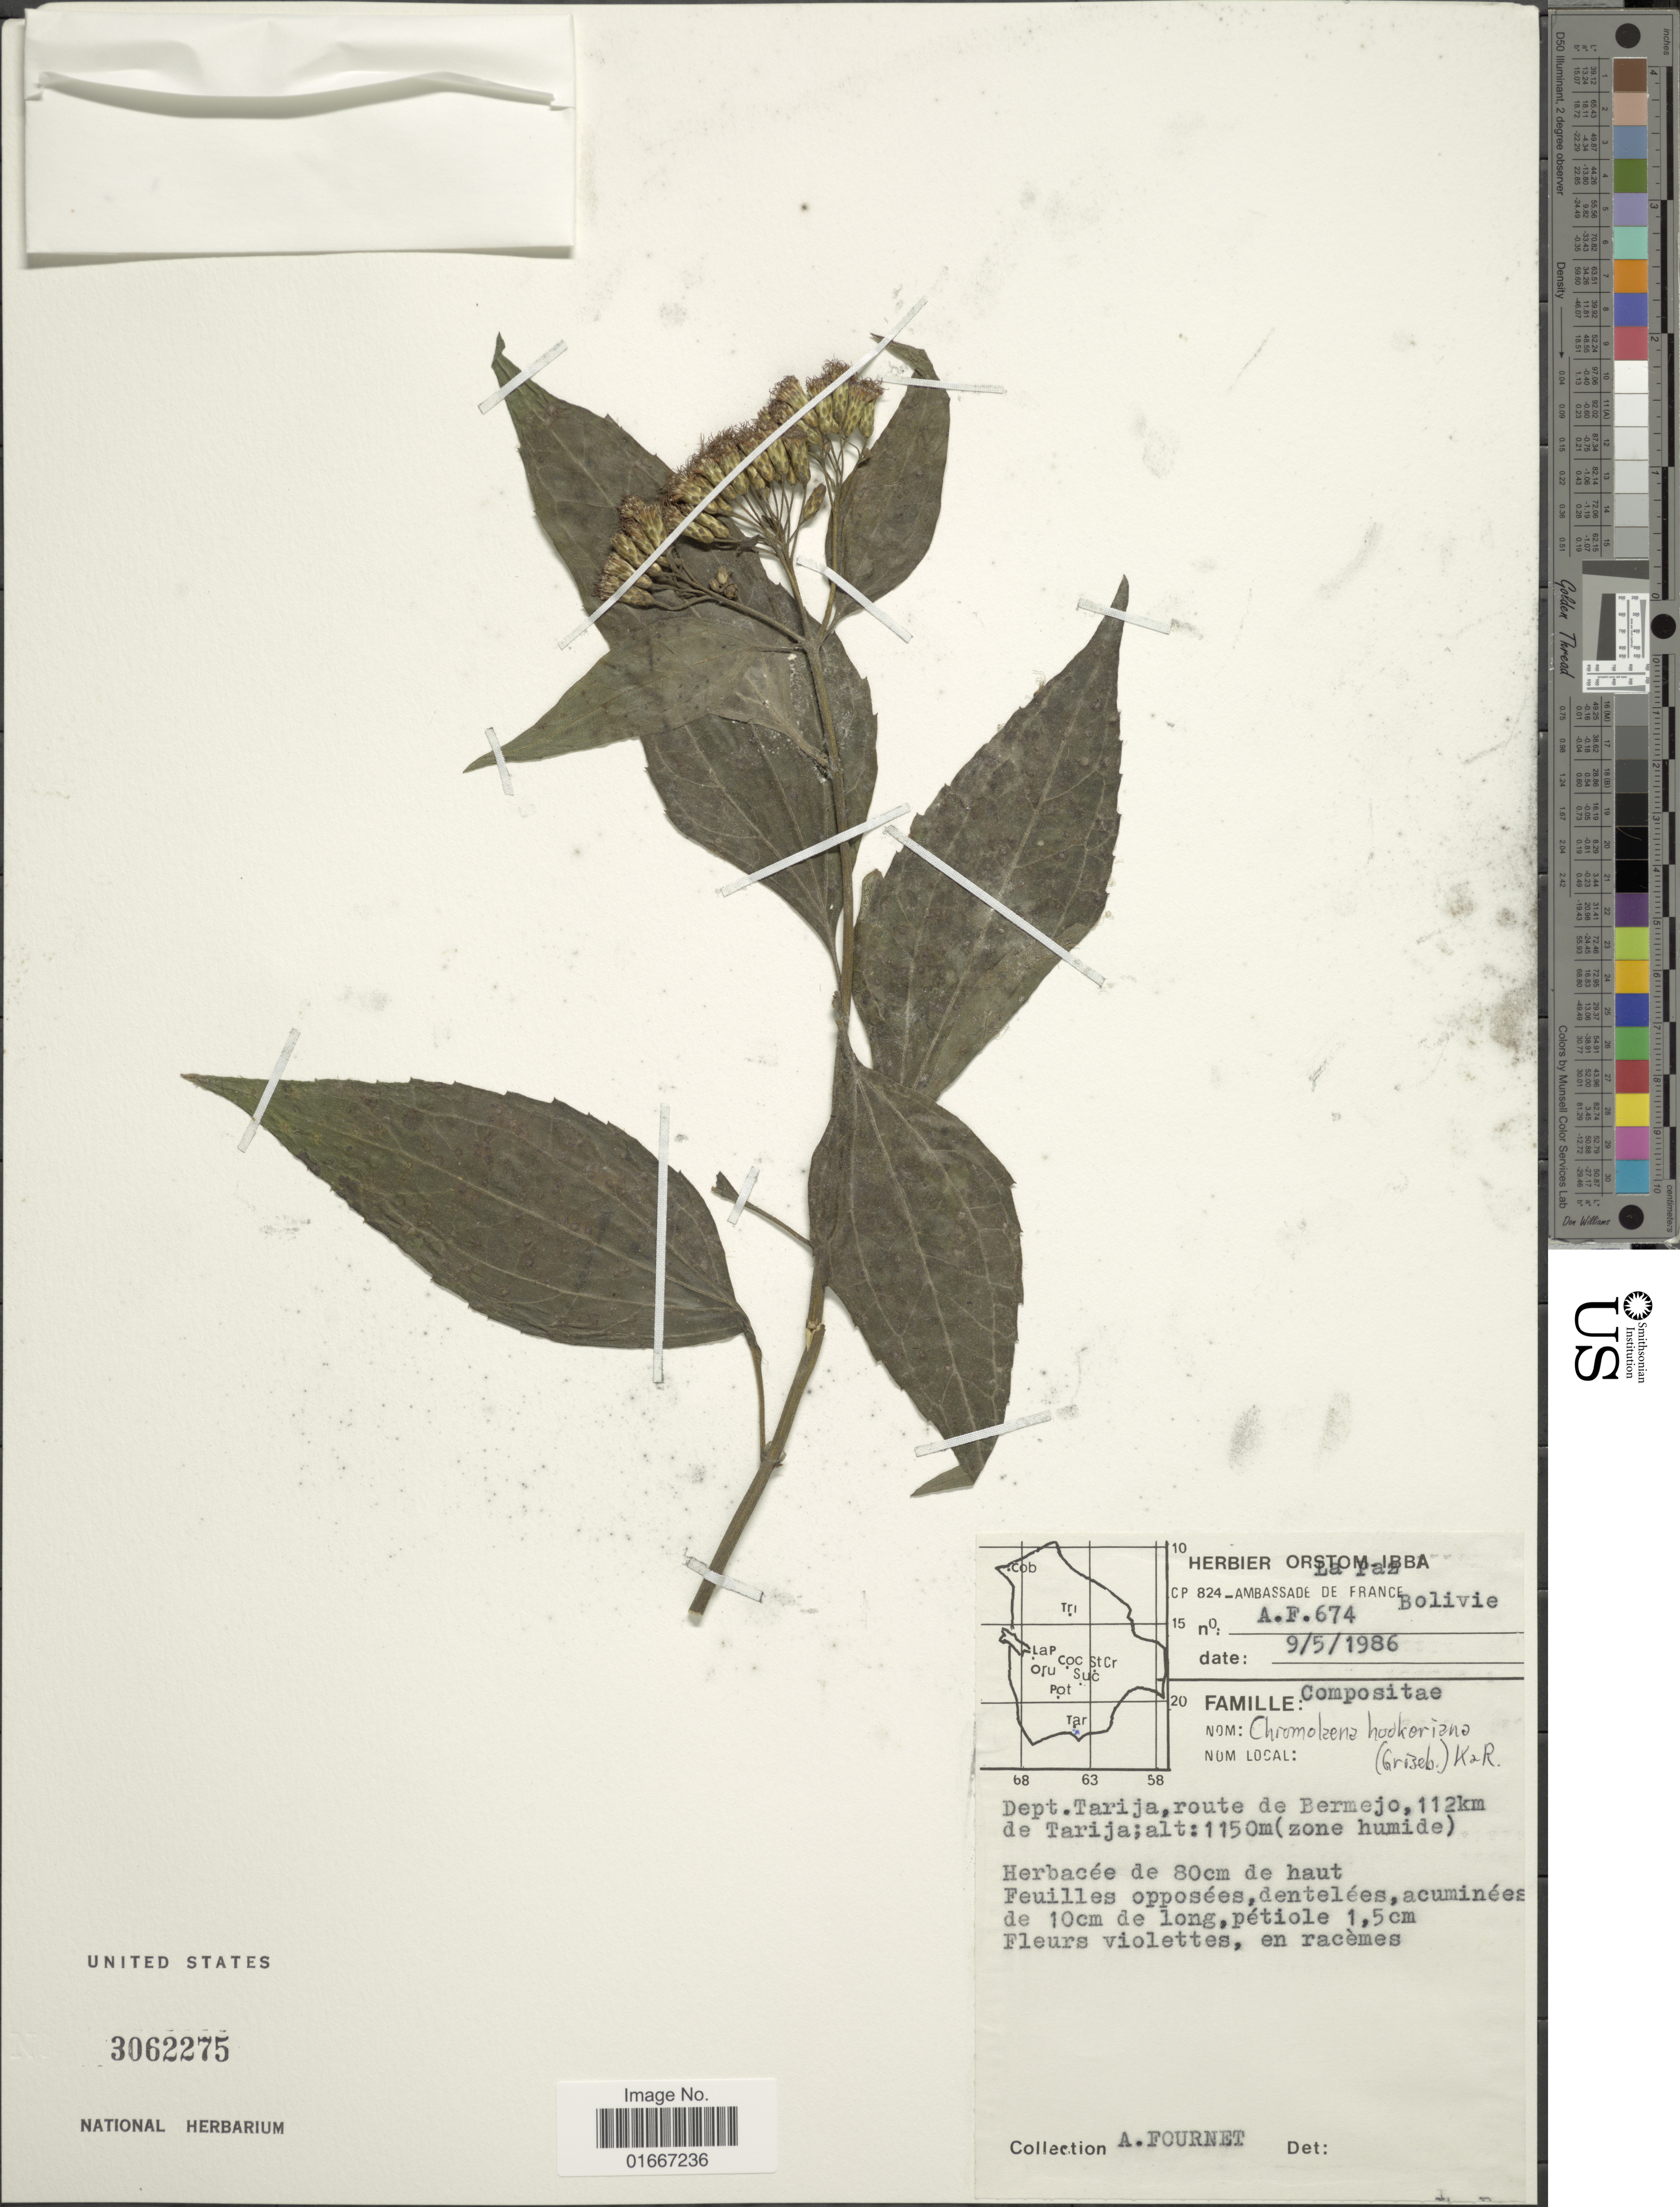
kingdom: Plantae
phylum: Tracheophyta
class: Magnoliopsida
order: Asterales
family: Asteraceae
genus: Chromolaena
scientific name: Chromolaena hookeriana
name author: (Griseb.) R.M. King & H. Rob.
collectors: A. Fournet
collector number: AF674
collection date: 1986-05-09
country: Bolivia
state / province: Tarija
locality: Route de Bermejo, 112 km de Tarija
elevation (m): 1150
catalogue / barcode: US 3062275